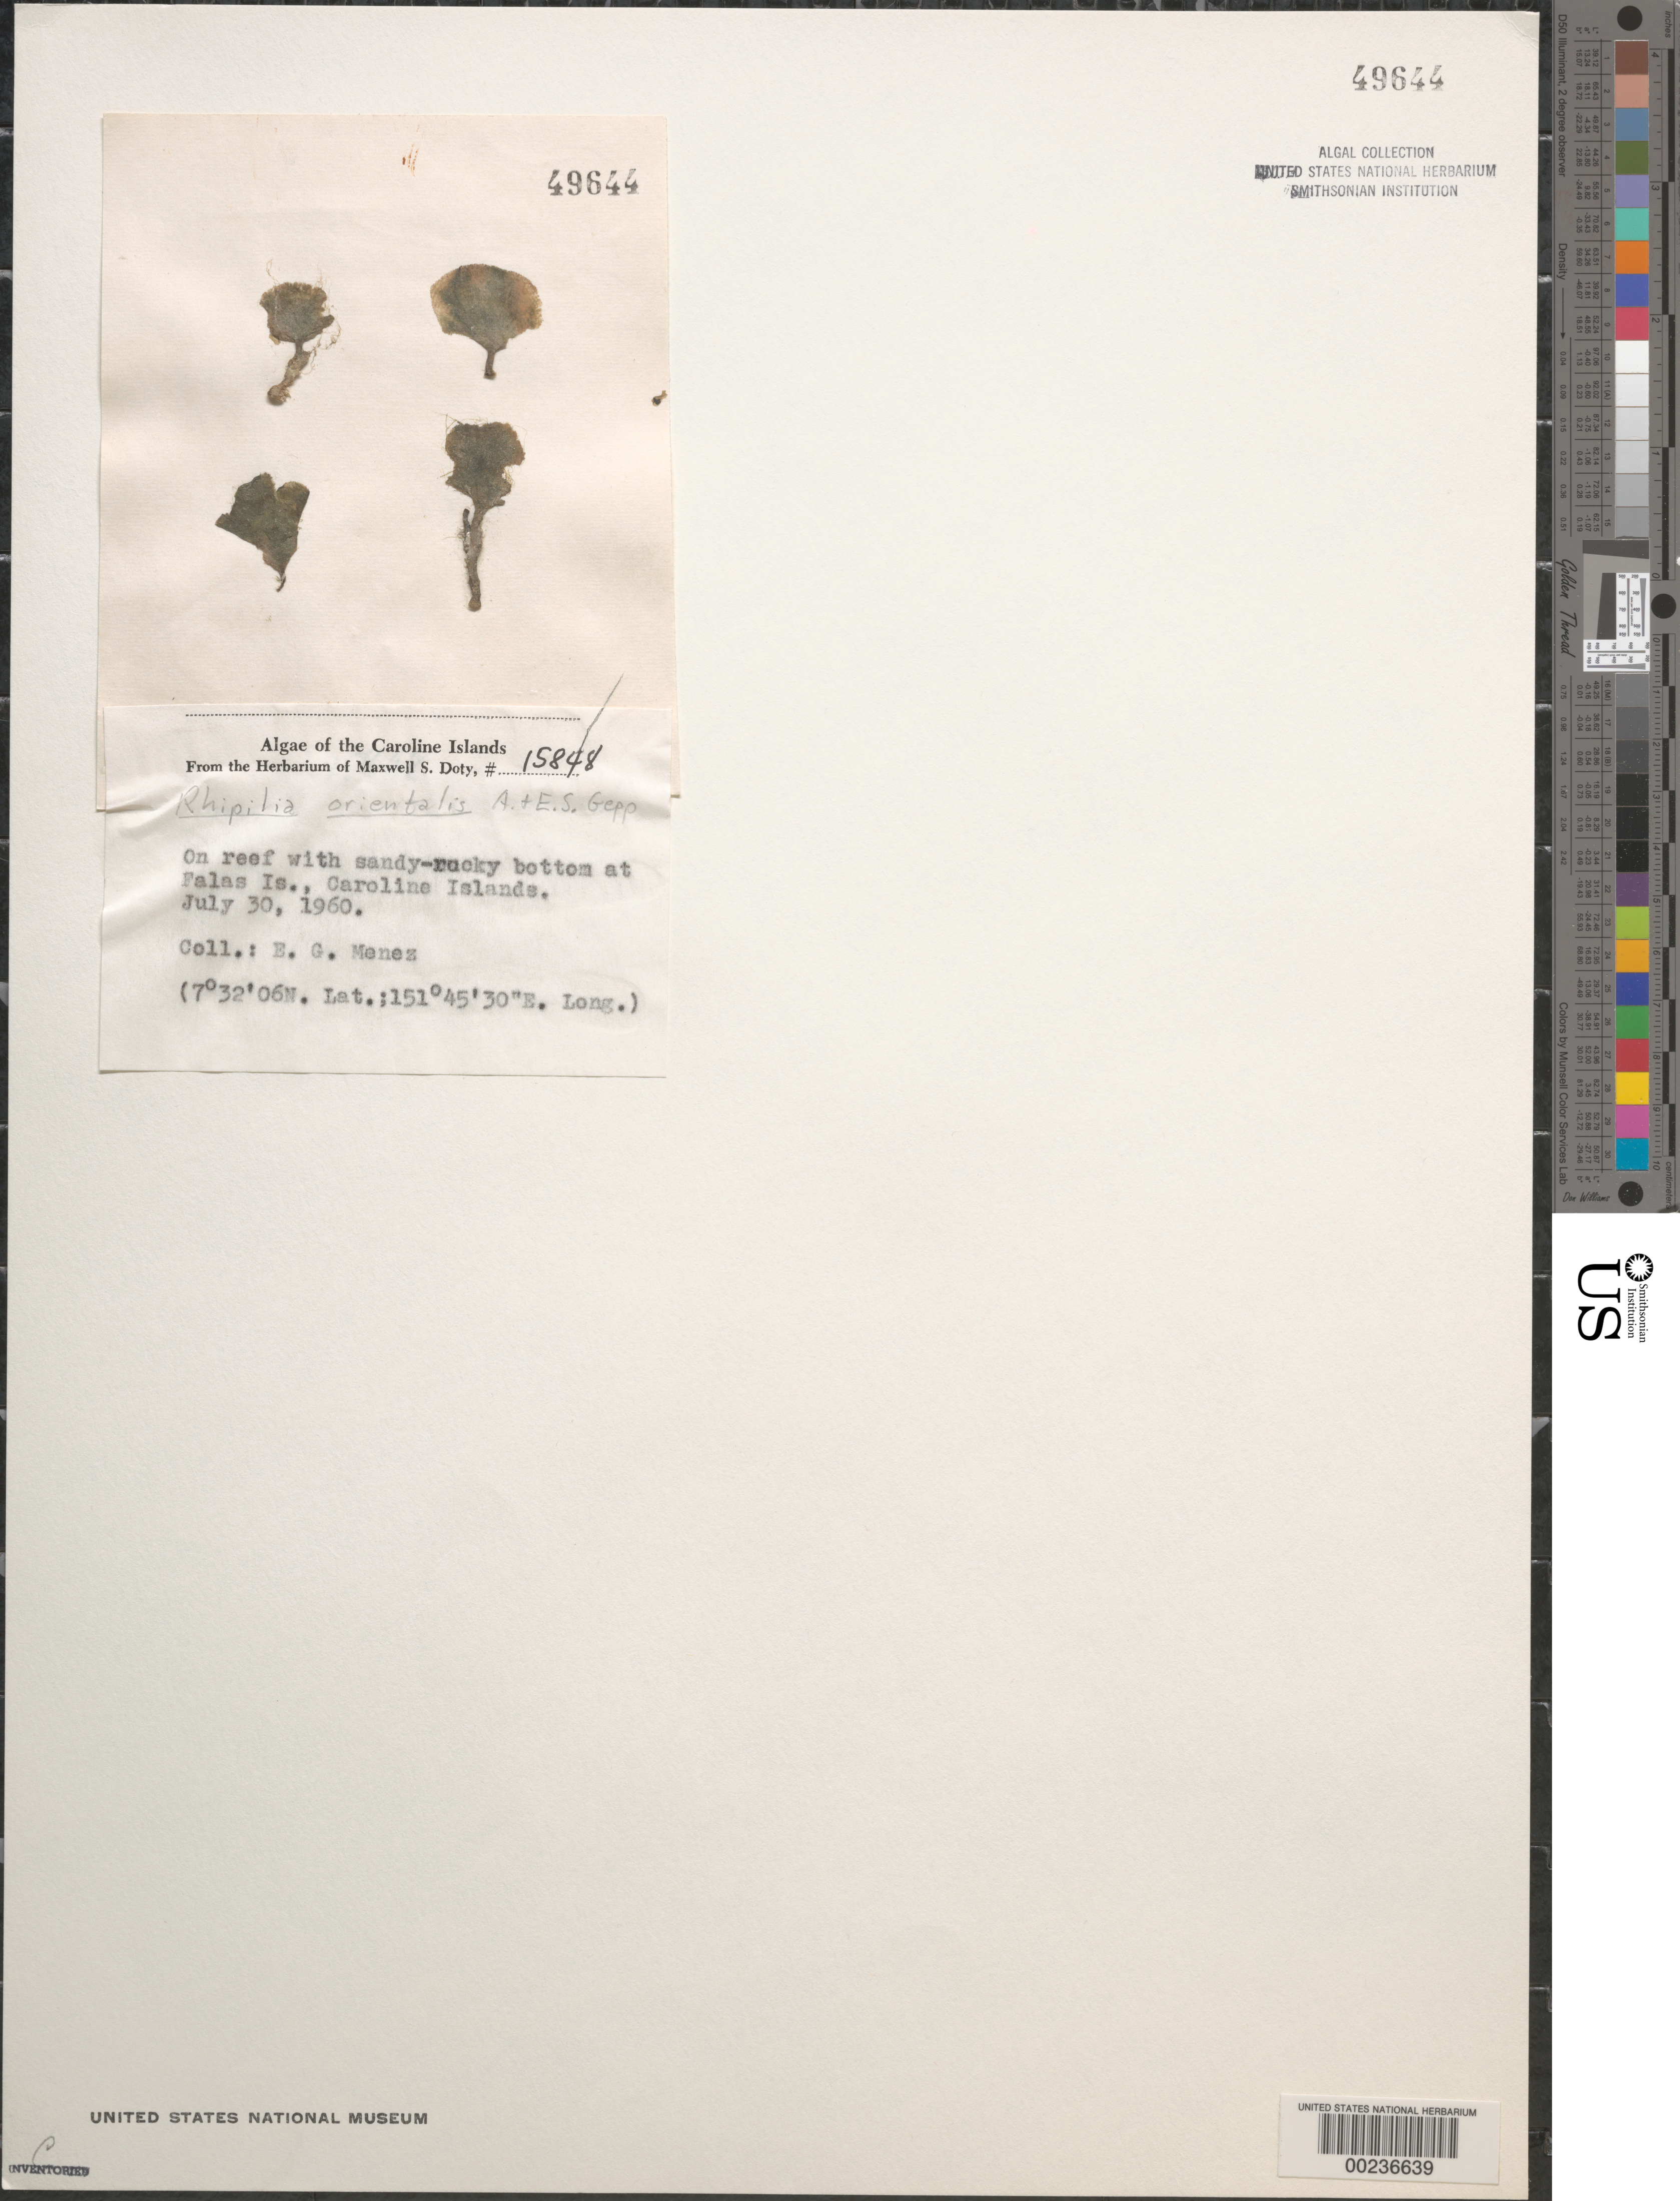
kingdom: Plantae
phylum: Chlorophyta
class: Ulvophyceae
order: Bryopsidales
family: Halimedaceae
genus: Kraftalia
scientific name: Kraftalia orientalis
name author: (A. Gepp & E. Gepp) Lagourgue & Payri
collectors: Meñez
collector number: MSD 15848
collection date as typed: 30 Jul 1960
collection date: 1960-07-30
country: Micronesia, Federated States of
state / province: Truk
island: Falas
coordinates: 7 32' 06" N, 151 45' 30" E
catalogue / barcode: US 49644